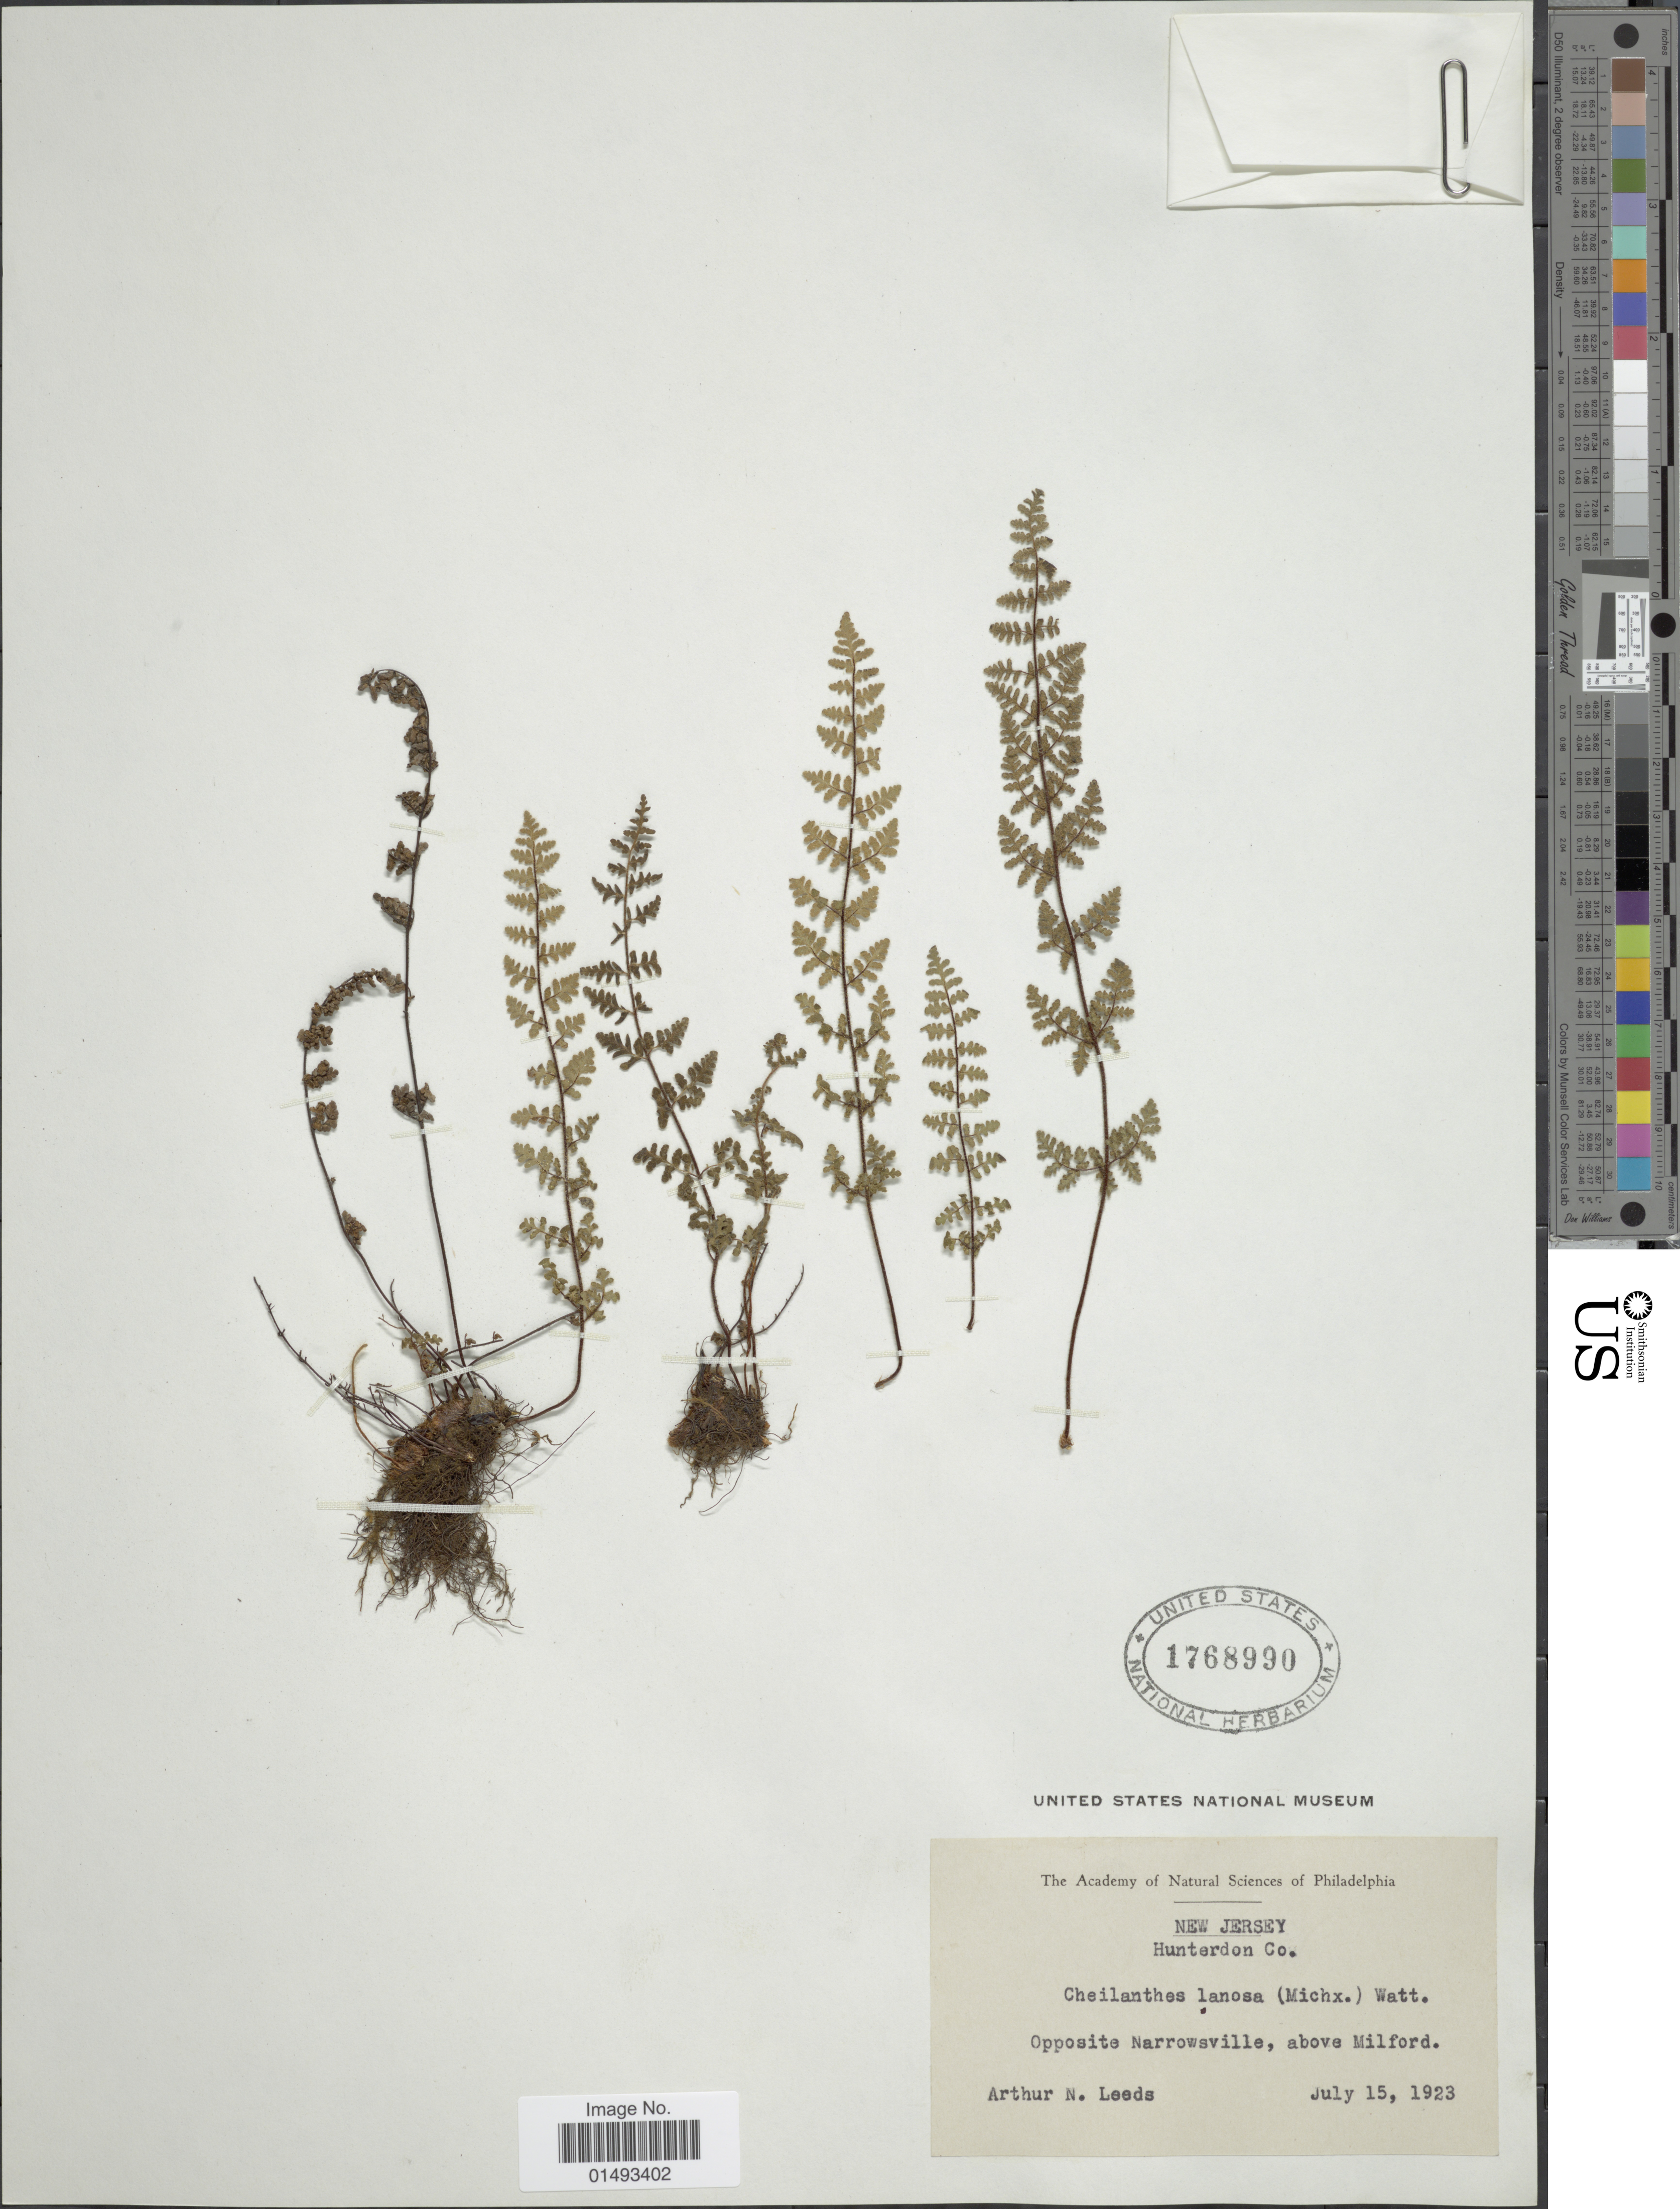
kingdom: Plantae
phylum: Tracheophyta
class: Polypodiopsida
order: Polypodiales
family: Pteridaceae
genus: Myriopteris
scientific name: Myriopteris lanosa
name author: (Michx.) Grusz & Windham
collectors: A. N. Leeds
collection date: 1923-07-15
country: United States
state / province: New Jersey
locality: Hunterdon Co., Opposite Narrowsville, above Wilford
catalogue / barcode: US 1768990